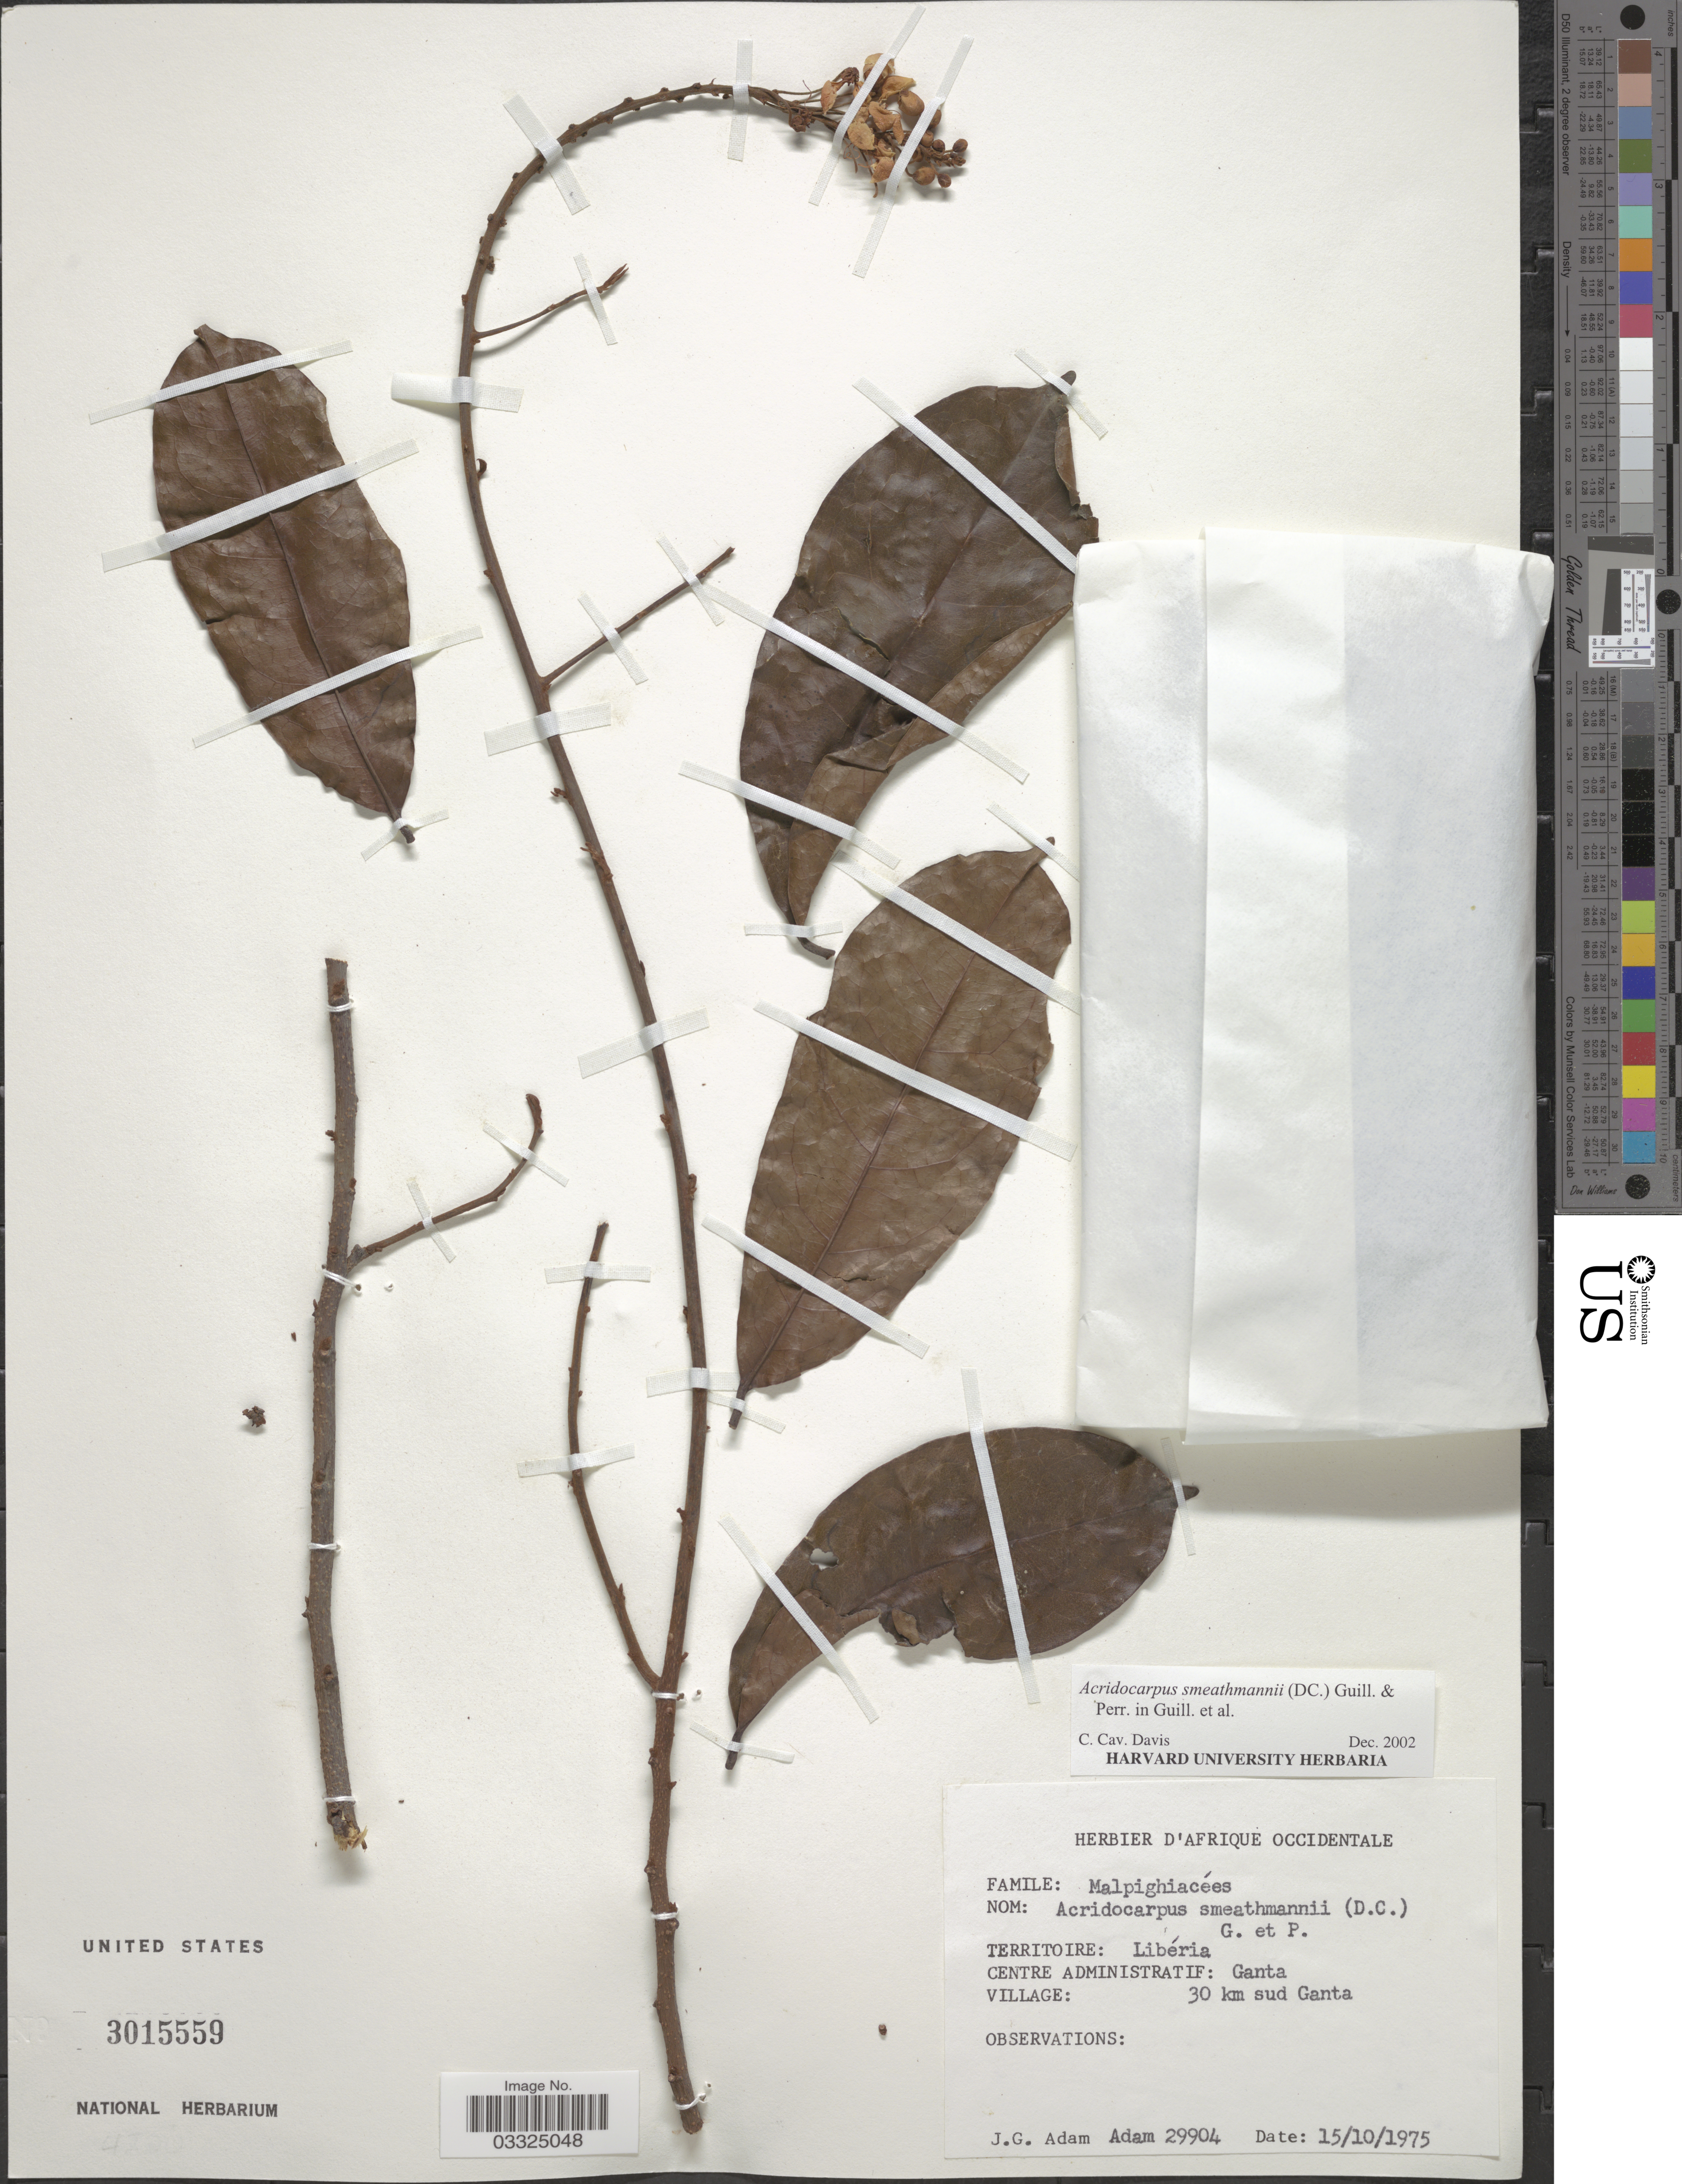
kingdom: Plantae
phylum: Tracheophyta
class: Magnoliopsida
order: Malpighiales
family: Malpighiaceae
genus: Acridocarpus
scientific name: Acridocarpus smeathmannii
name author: (DC.) Guill. & Perr.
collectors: J. Adam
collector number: Adam29904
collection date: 1975-10-15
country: Liberia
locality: Territoire: Libéria, Centre Administratif: Ganta, Village: 30 km sud Ganta.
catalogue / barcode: US 3015559